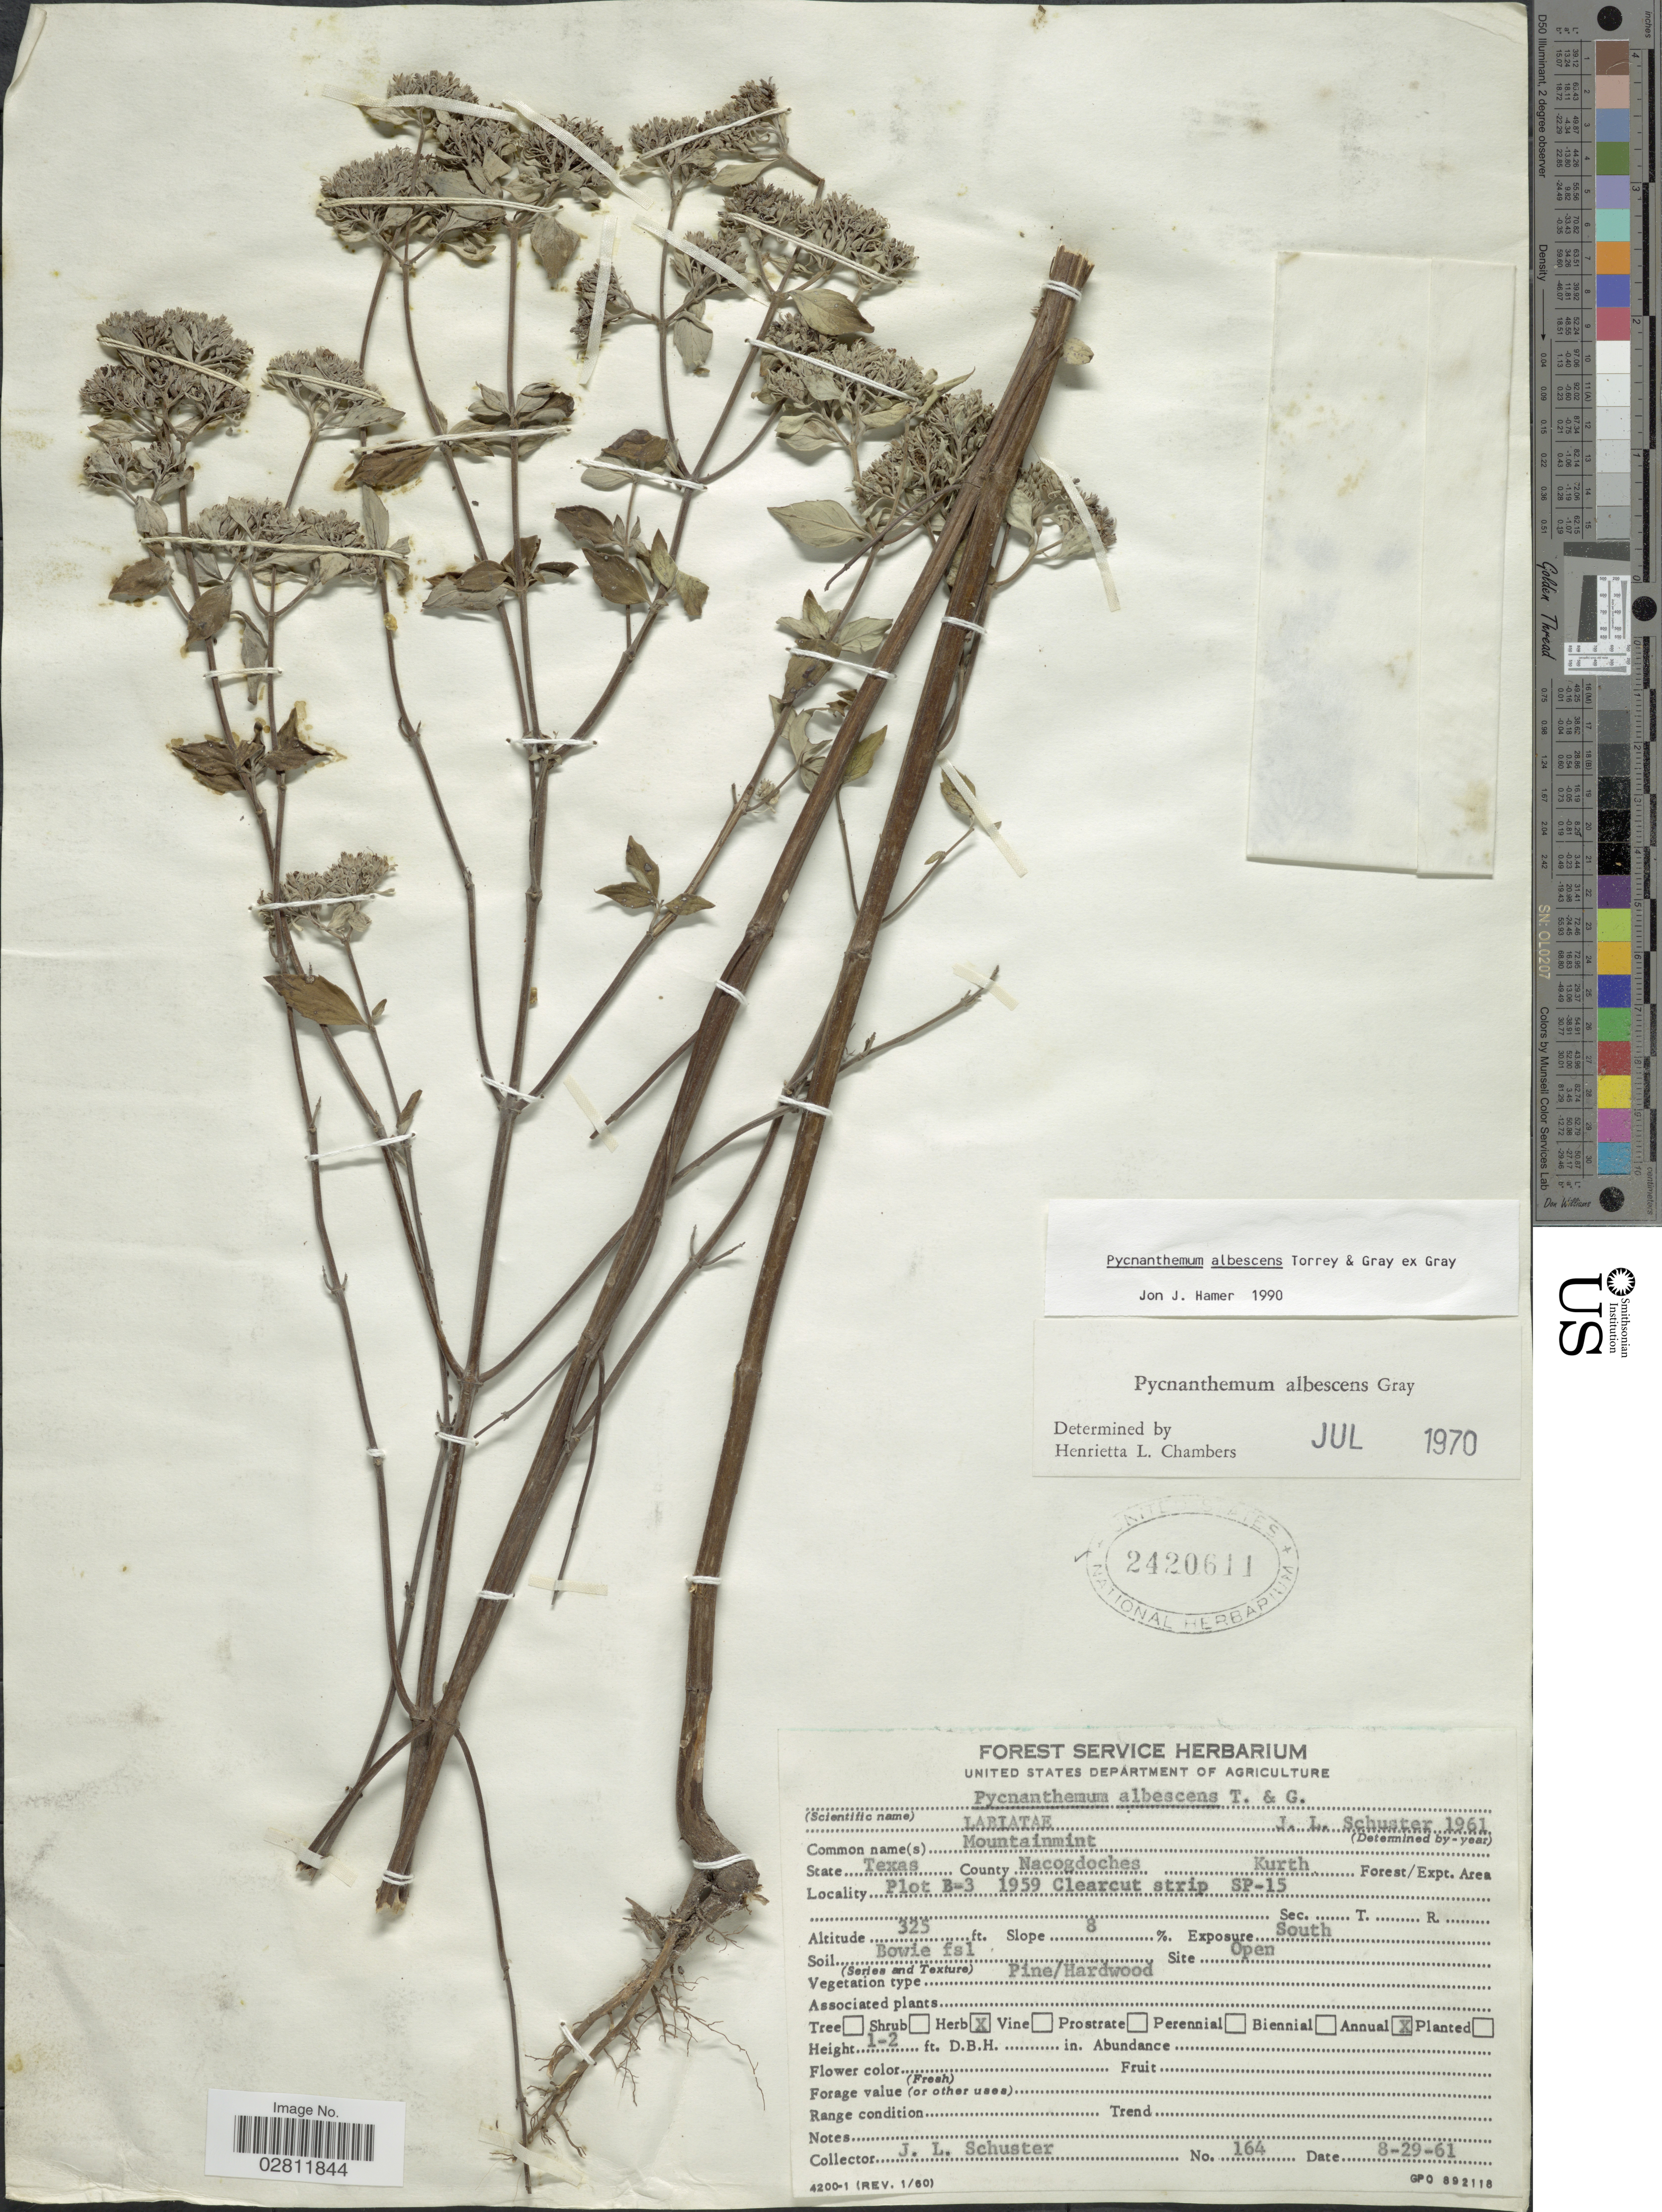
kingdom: Plantae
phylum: Tracheophyta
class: Magnoliopsida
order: Lamiales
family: Lamiaceae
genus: Pycnanthemum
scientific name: Pycnanthemum albescens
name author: Torr. & A. Gray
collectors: J. Schuster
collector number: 164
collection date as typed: Transcribed d/m/y: 29/8/61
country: United States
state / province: Texas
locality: County Nacogdoches. Kurth Forest/Expt. Area. Plot B-3 1959 Clearcut strip SP-15.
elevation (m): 99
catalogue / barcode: US 2420611